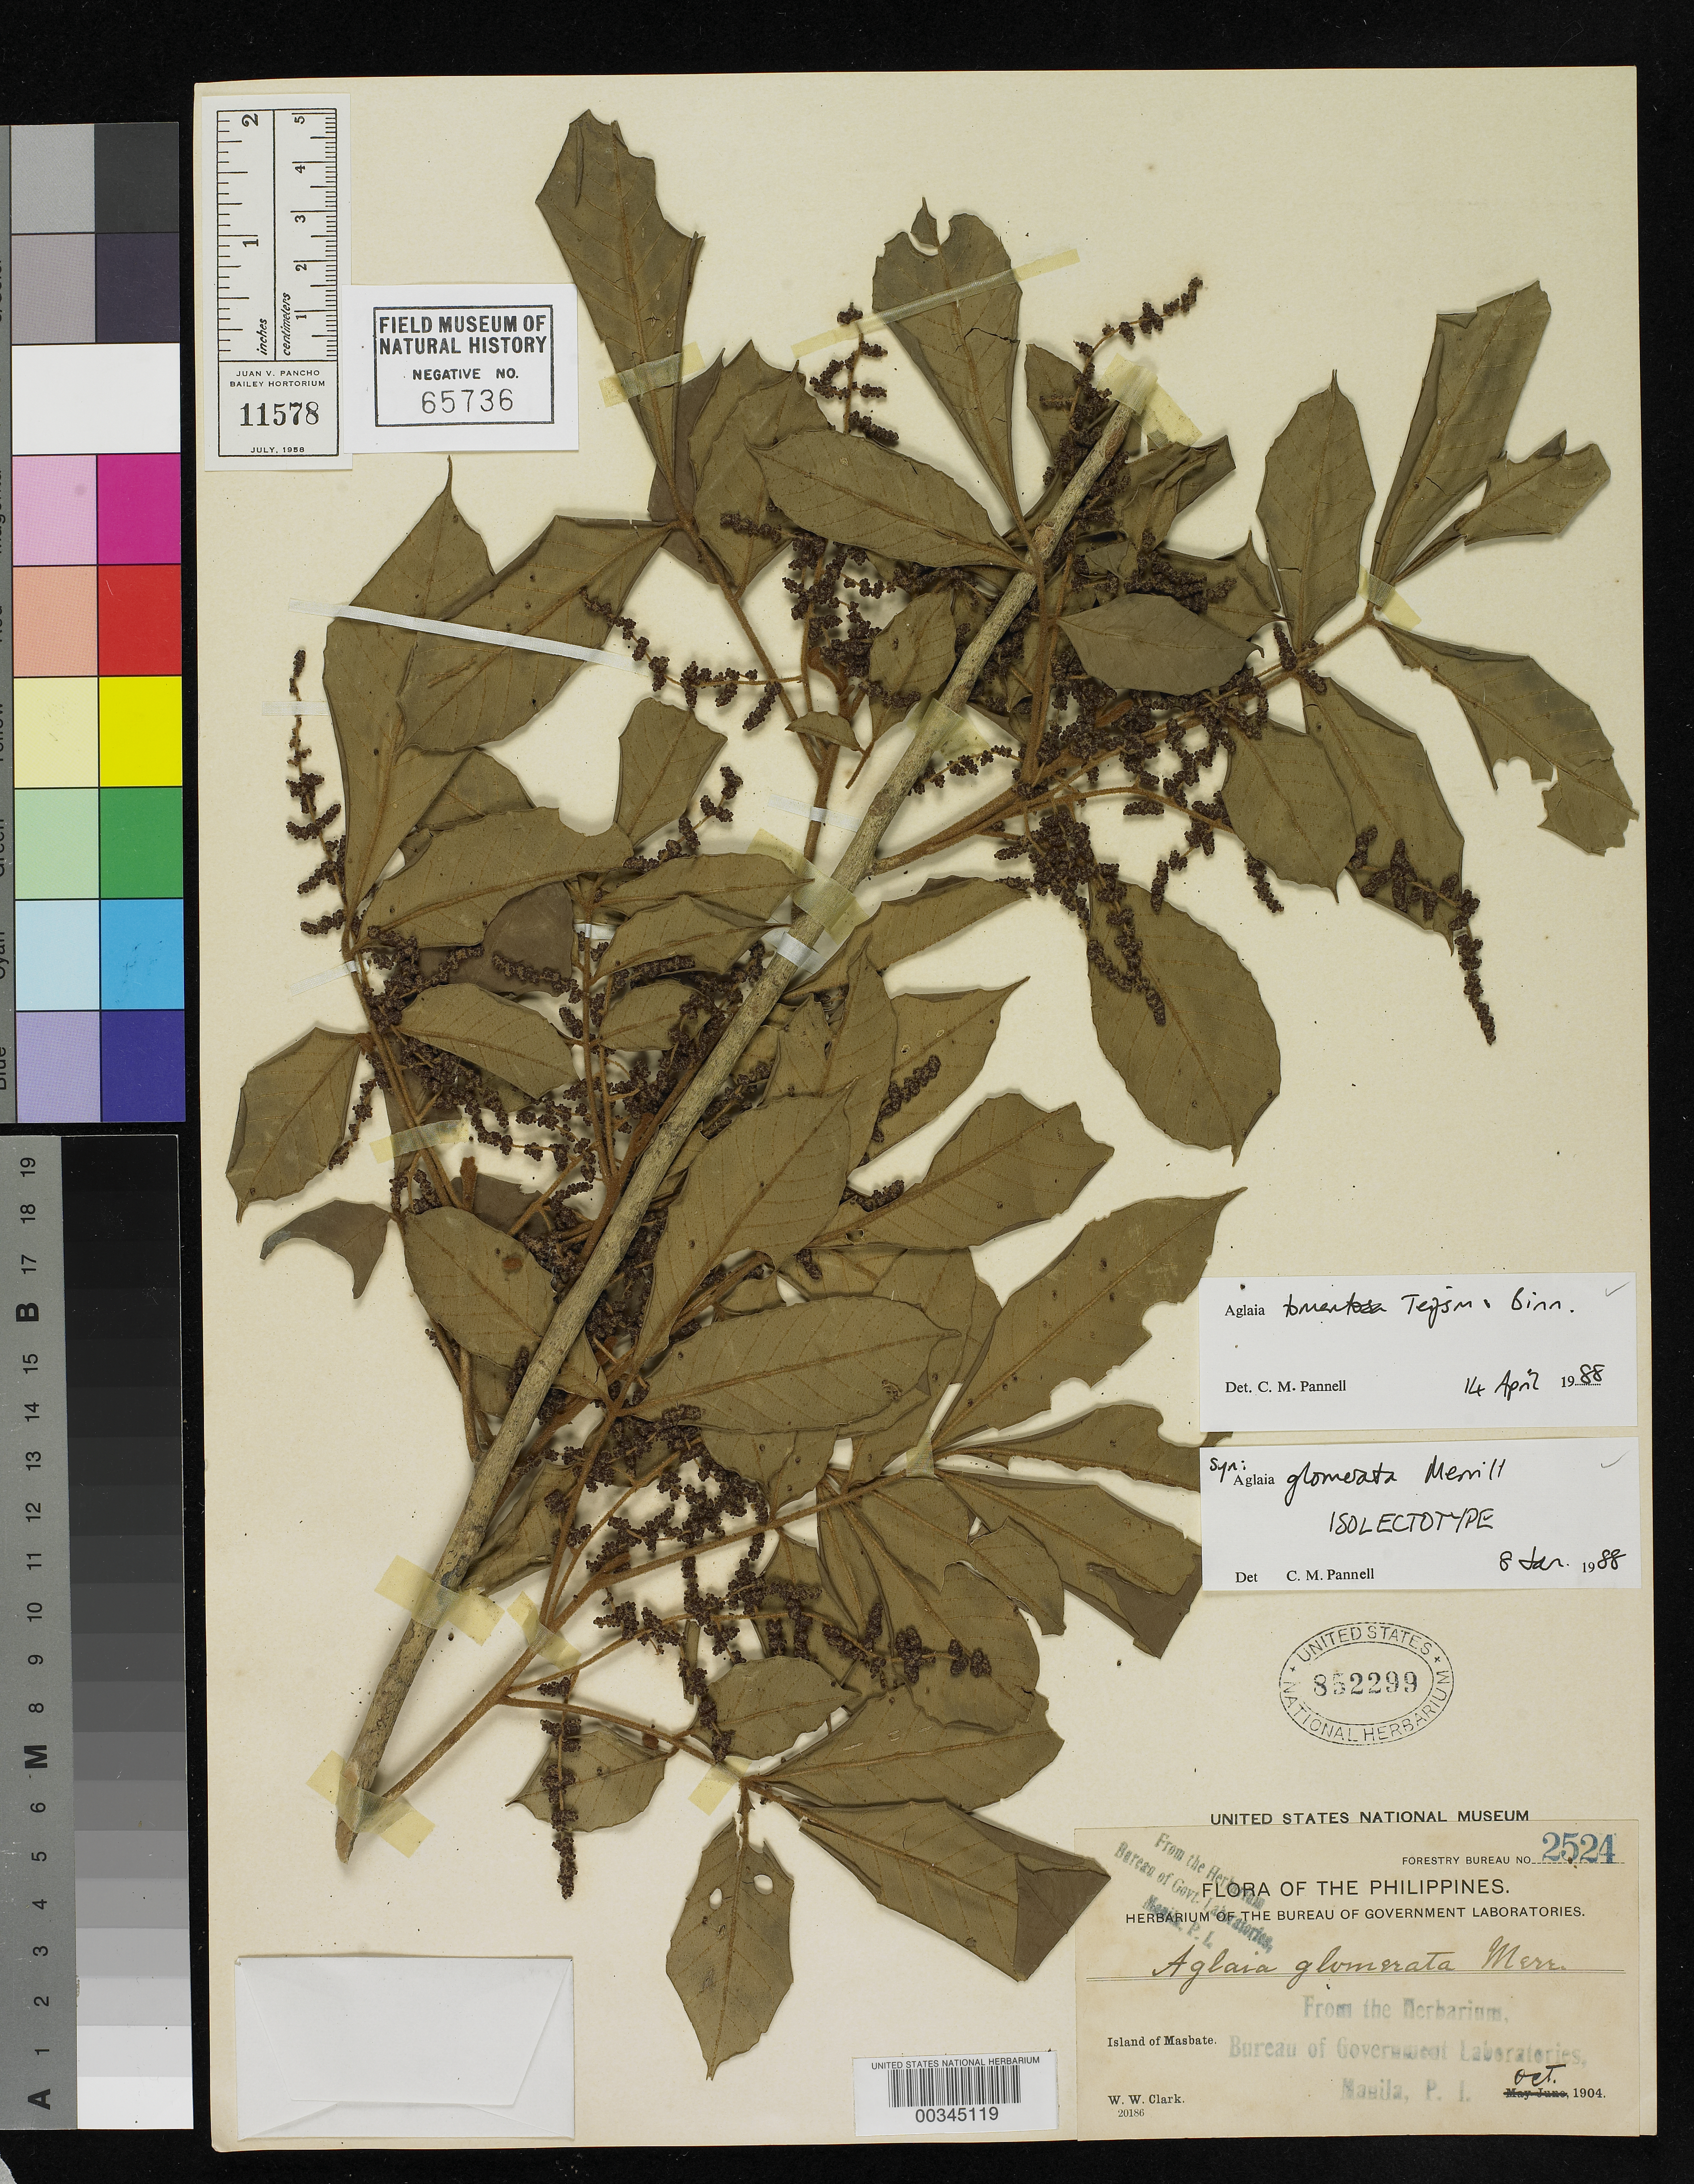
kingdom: Plantae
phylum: Tracheophyta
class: Magnoliopsida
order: Sapindales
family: Meliaceae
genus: Aglaia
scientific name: Aglaia glomerata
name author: Merr.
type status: Isolectotype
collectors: W. W. Clark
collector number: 2524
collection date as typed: Oct 1904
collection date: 1904-10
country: Philippines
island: Masbate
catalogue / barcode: US 852299